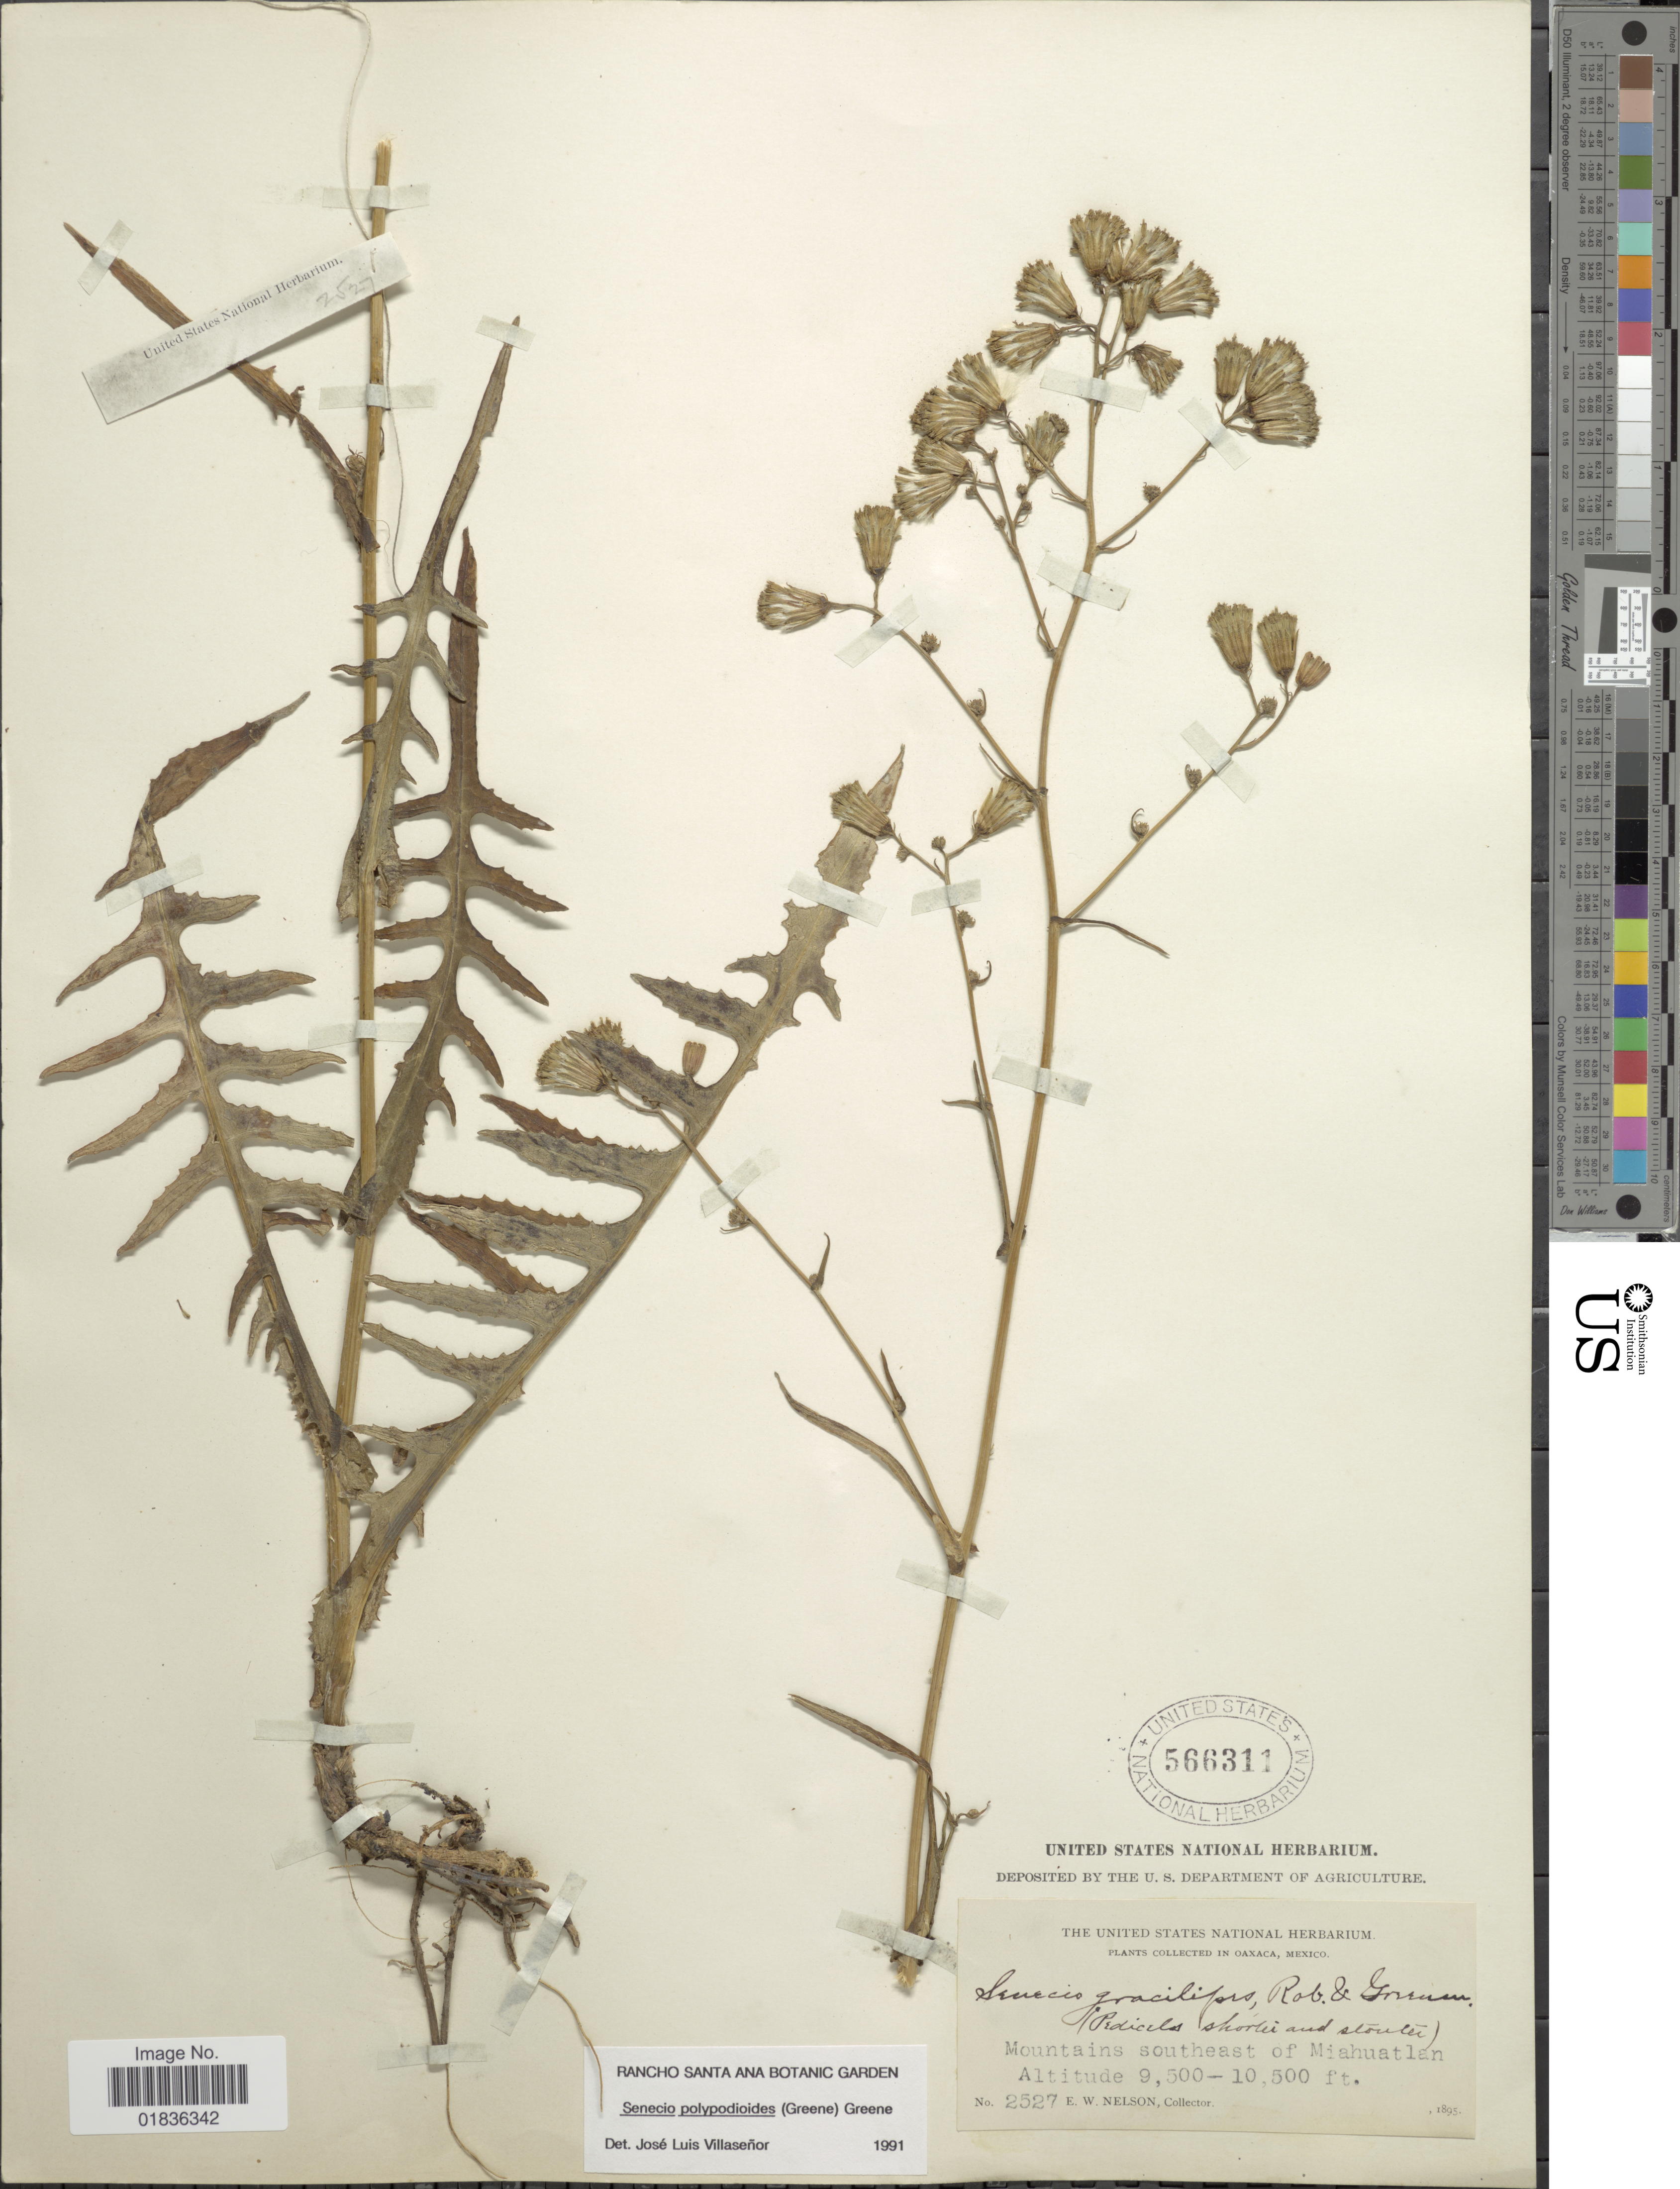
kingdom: Plantae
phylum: Tracheophyta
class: Magnoliopsida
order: Asterales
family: Asteraceae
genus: Senecio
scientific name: Senecio polypodioides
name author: (Greene) Greene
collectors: E. W. Nelson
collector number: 2527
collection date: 1895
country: Mexico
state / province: Oaxaca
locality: Mountains southeast of Miahuatlan.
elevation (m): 2896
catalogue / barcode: US 566311